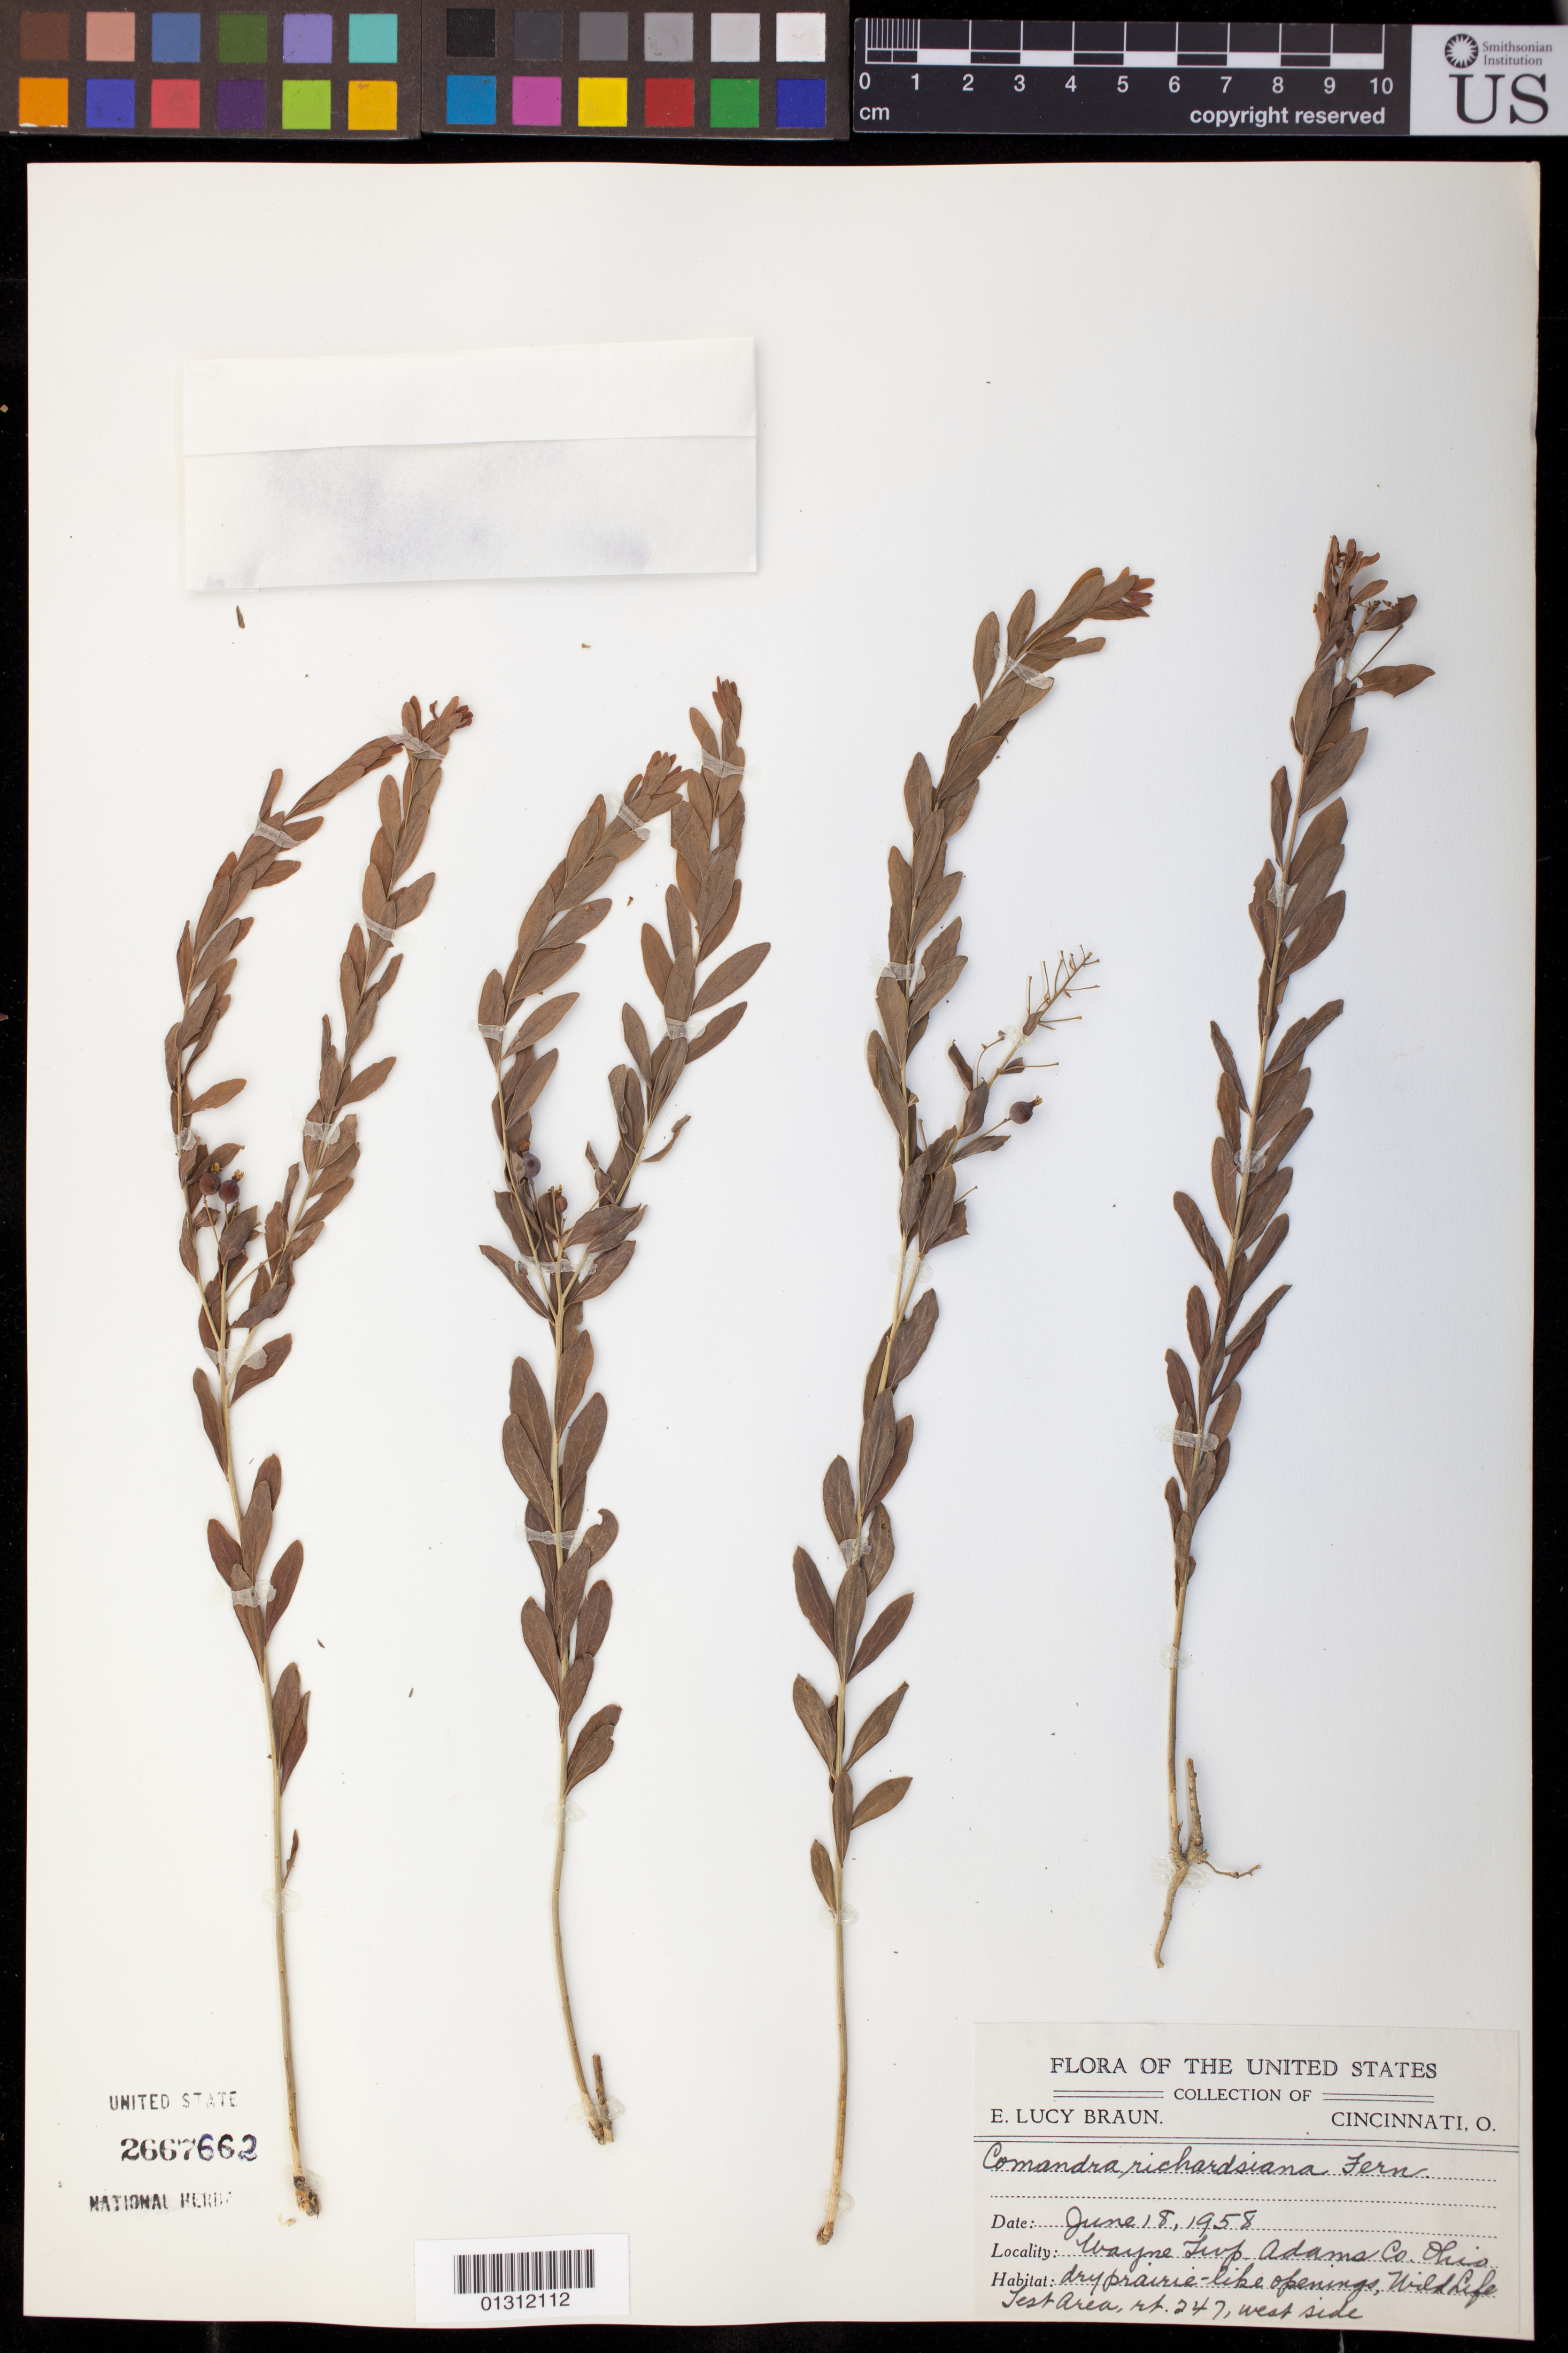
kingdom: Plantae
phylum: Tracheophyta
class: Magnoliopsida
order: Santalales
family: Comandraceae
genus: Comandra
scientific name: Comandra richardsiana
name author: Fernald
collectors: E. L. Braun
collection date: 1958-06-18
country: United States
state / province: Ohio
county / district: Adams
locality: Wayne Twp.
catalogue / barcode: US 2667662